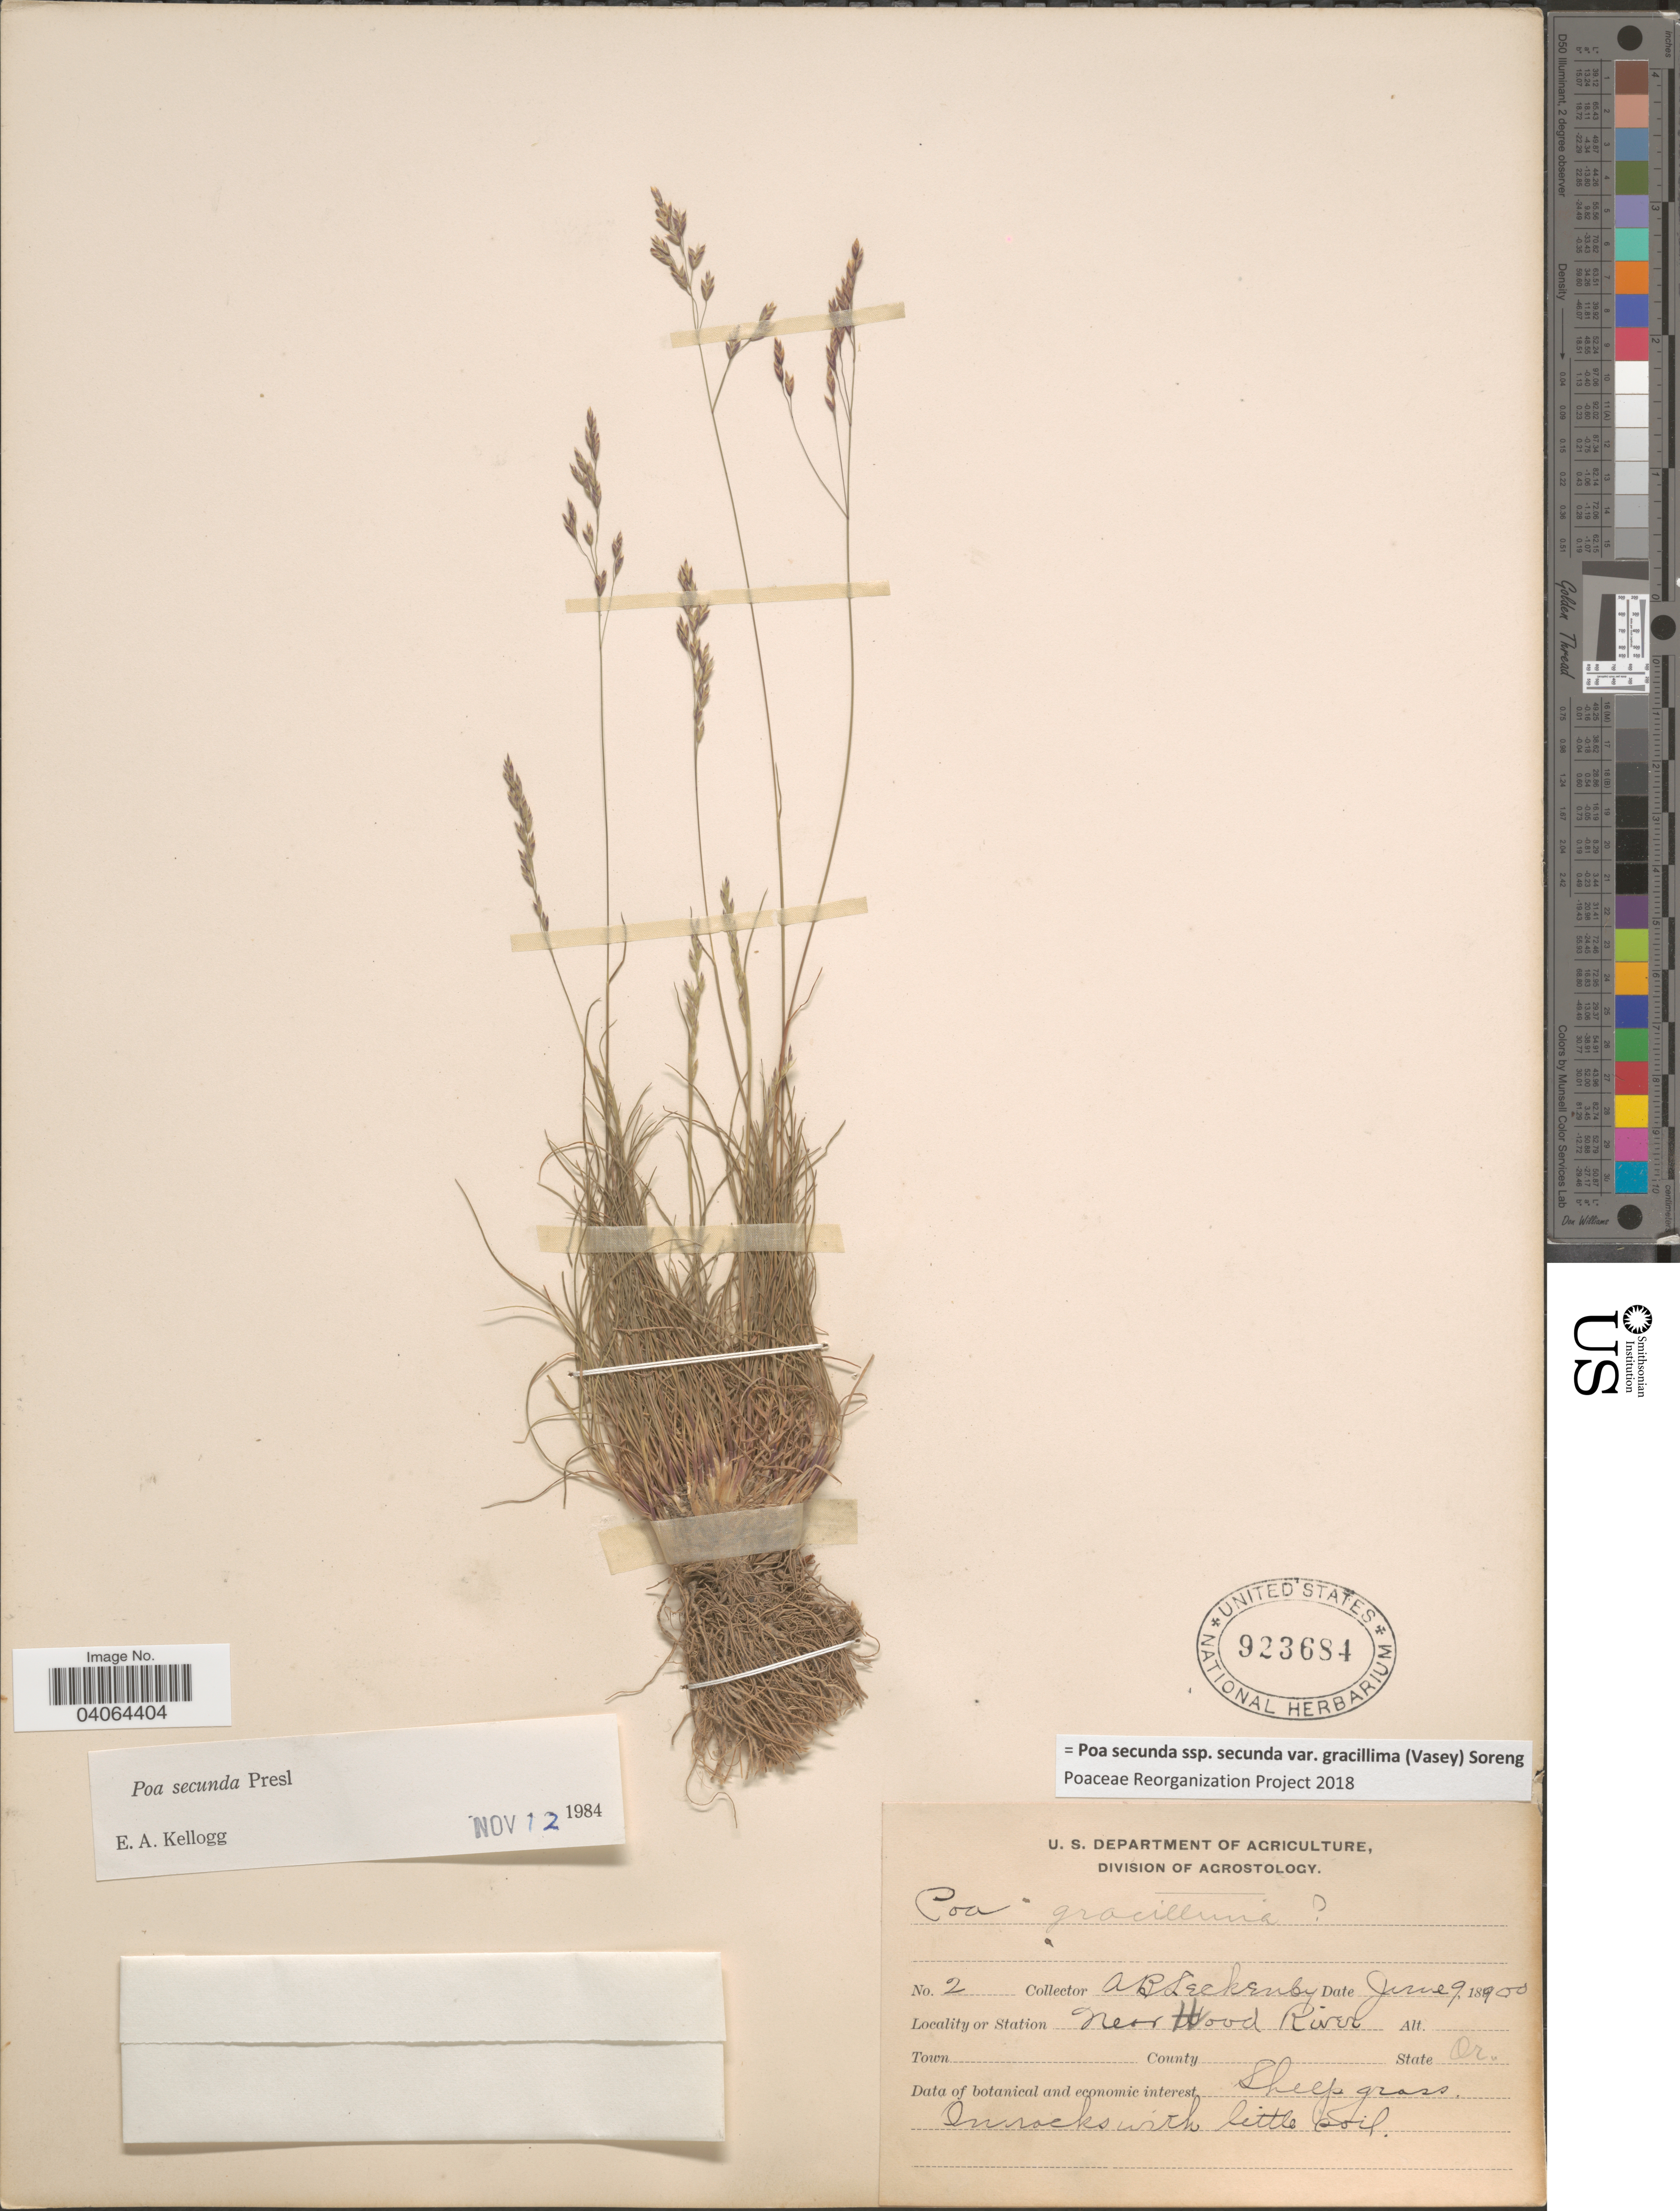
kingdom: Plantae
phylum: Tracheophyta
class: Liliopsida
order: Poales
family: Poaceae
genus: Poa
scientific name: Poa secunda subsp. secunda var. gracillima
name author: (Vasey) Soreng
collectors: A. Leckenby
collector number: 2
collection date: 1900-06-09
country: United States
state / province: Oregon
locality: Near Hood River.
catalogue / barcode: US 923684